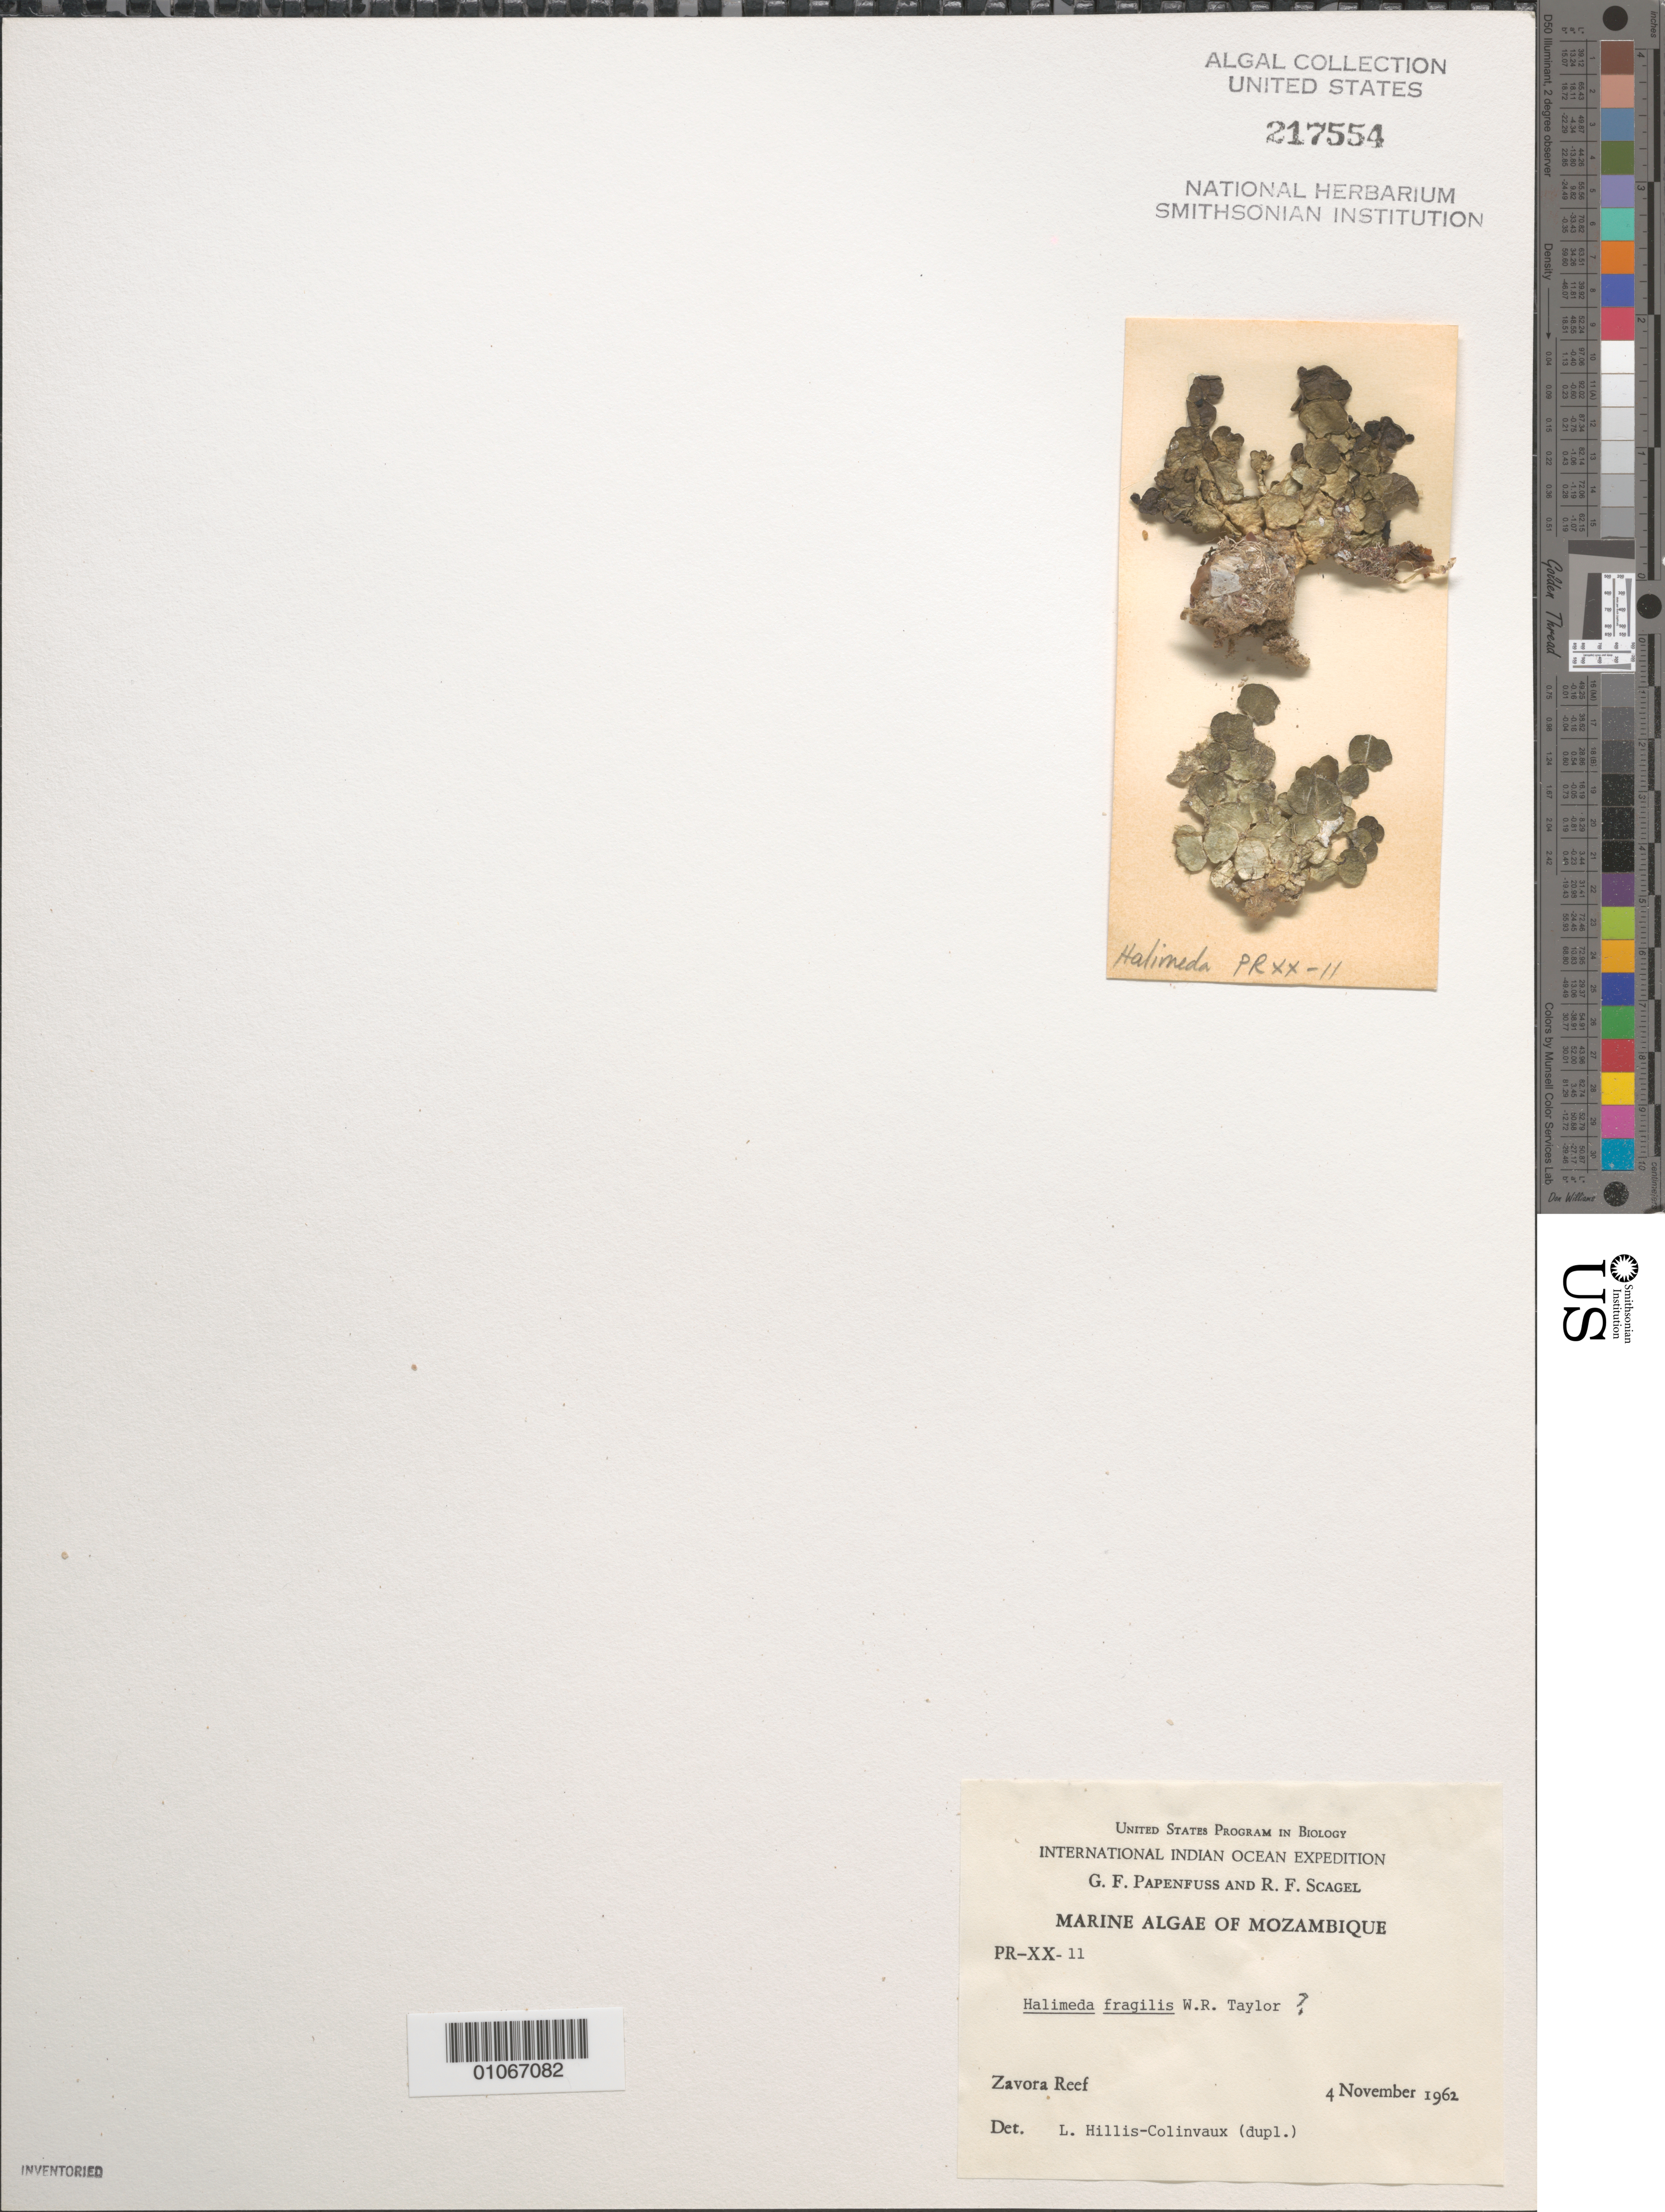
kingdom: Plantae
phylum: Chlorophyta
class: Ulvophyceae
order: Bryopsidales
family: Halimedaceae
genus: Halimeda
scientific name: Halimeda fragilis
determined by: Hillis-Colinvaux, L.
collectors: G. Papenfuss & R. F. Scagel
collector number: PR-XX-11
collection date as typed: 04 Nov 1962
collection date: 1962-11-04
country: Mozambique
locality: Zavora Reef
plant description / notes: International Indian Ocean Expedition, 1962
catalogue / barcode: US 217554